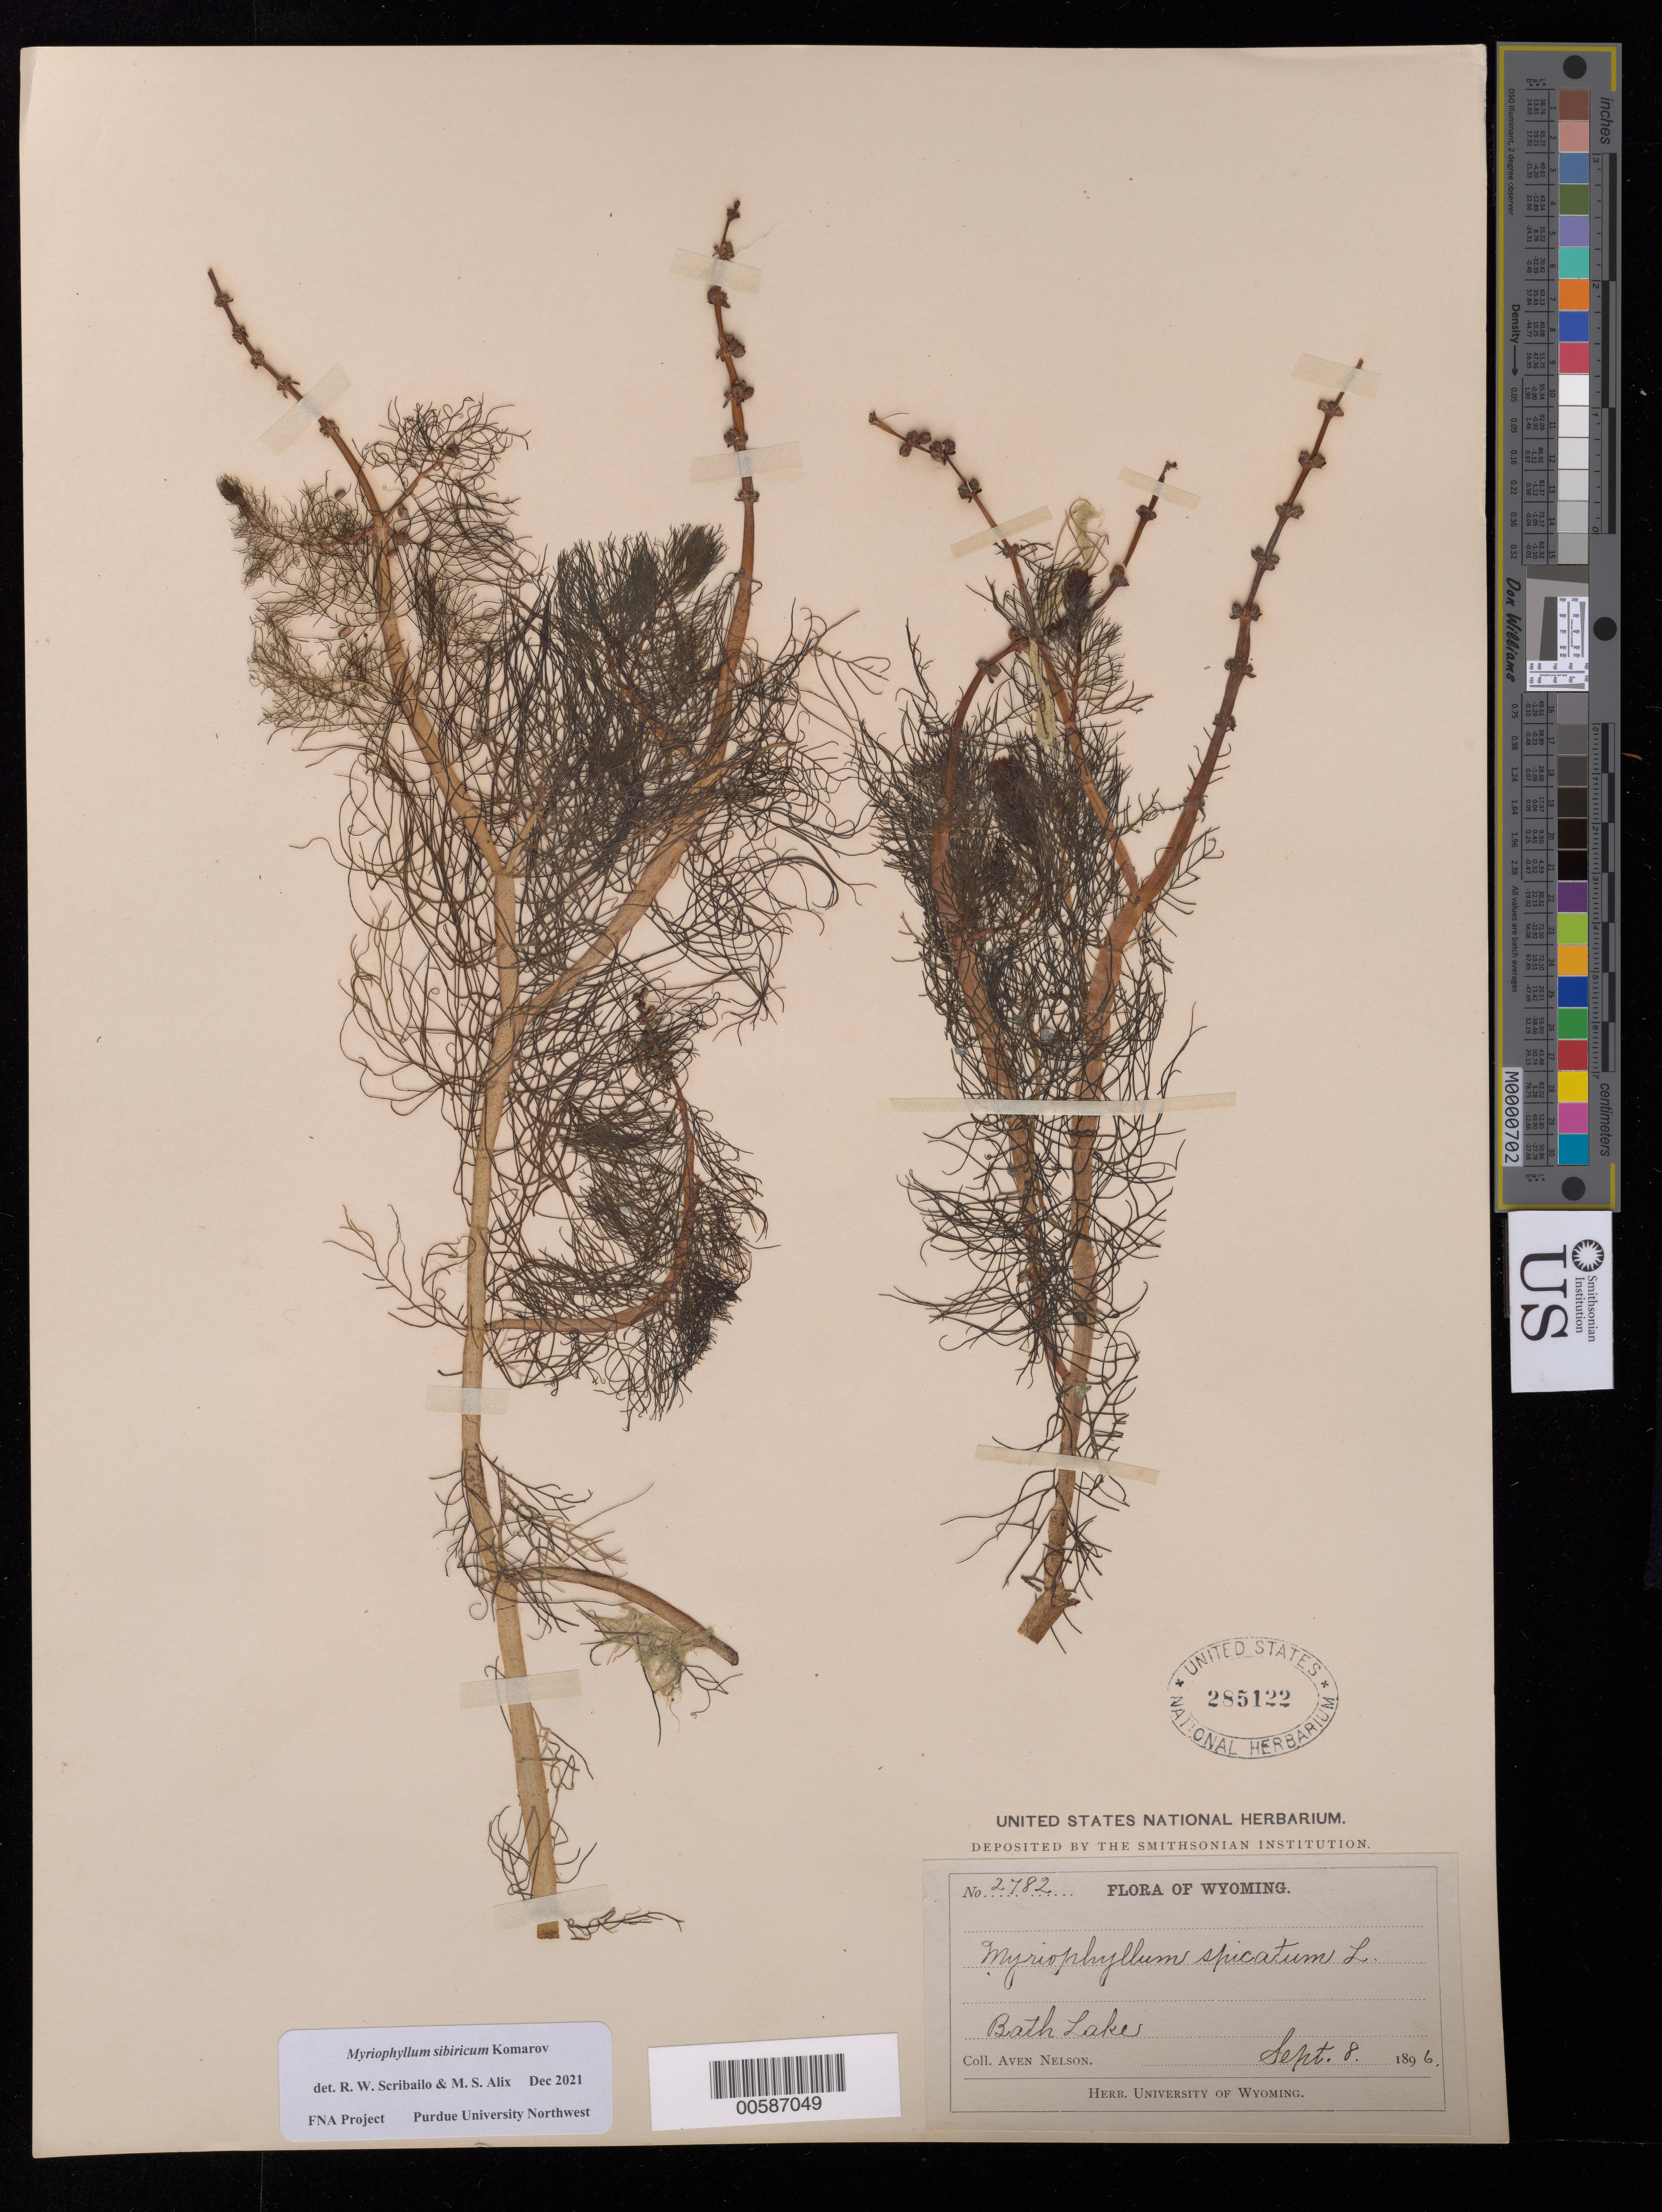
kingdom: Plantae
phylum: Tracheophyta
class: Magnoliopsida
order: Saxifragales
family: Haloragaceae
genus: Myriophyllum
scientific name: Myriophyllum sibiricum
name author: Kom.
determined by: Scribailo, R. W.; Alix, M. S.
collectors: A. Nelson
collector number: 2782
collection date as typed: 08 Sep 1896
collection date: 1896-09-08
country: United States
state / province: Wyoming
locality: Bath Lake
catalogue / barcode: US 285122